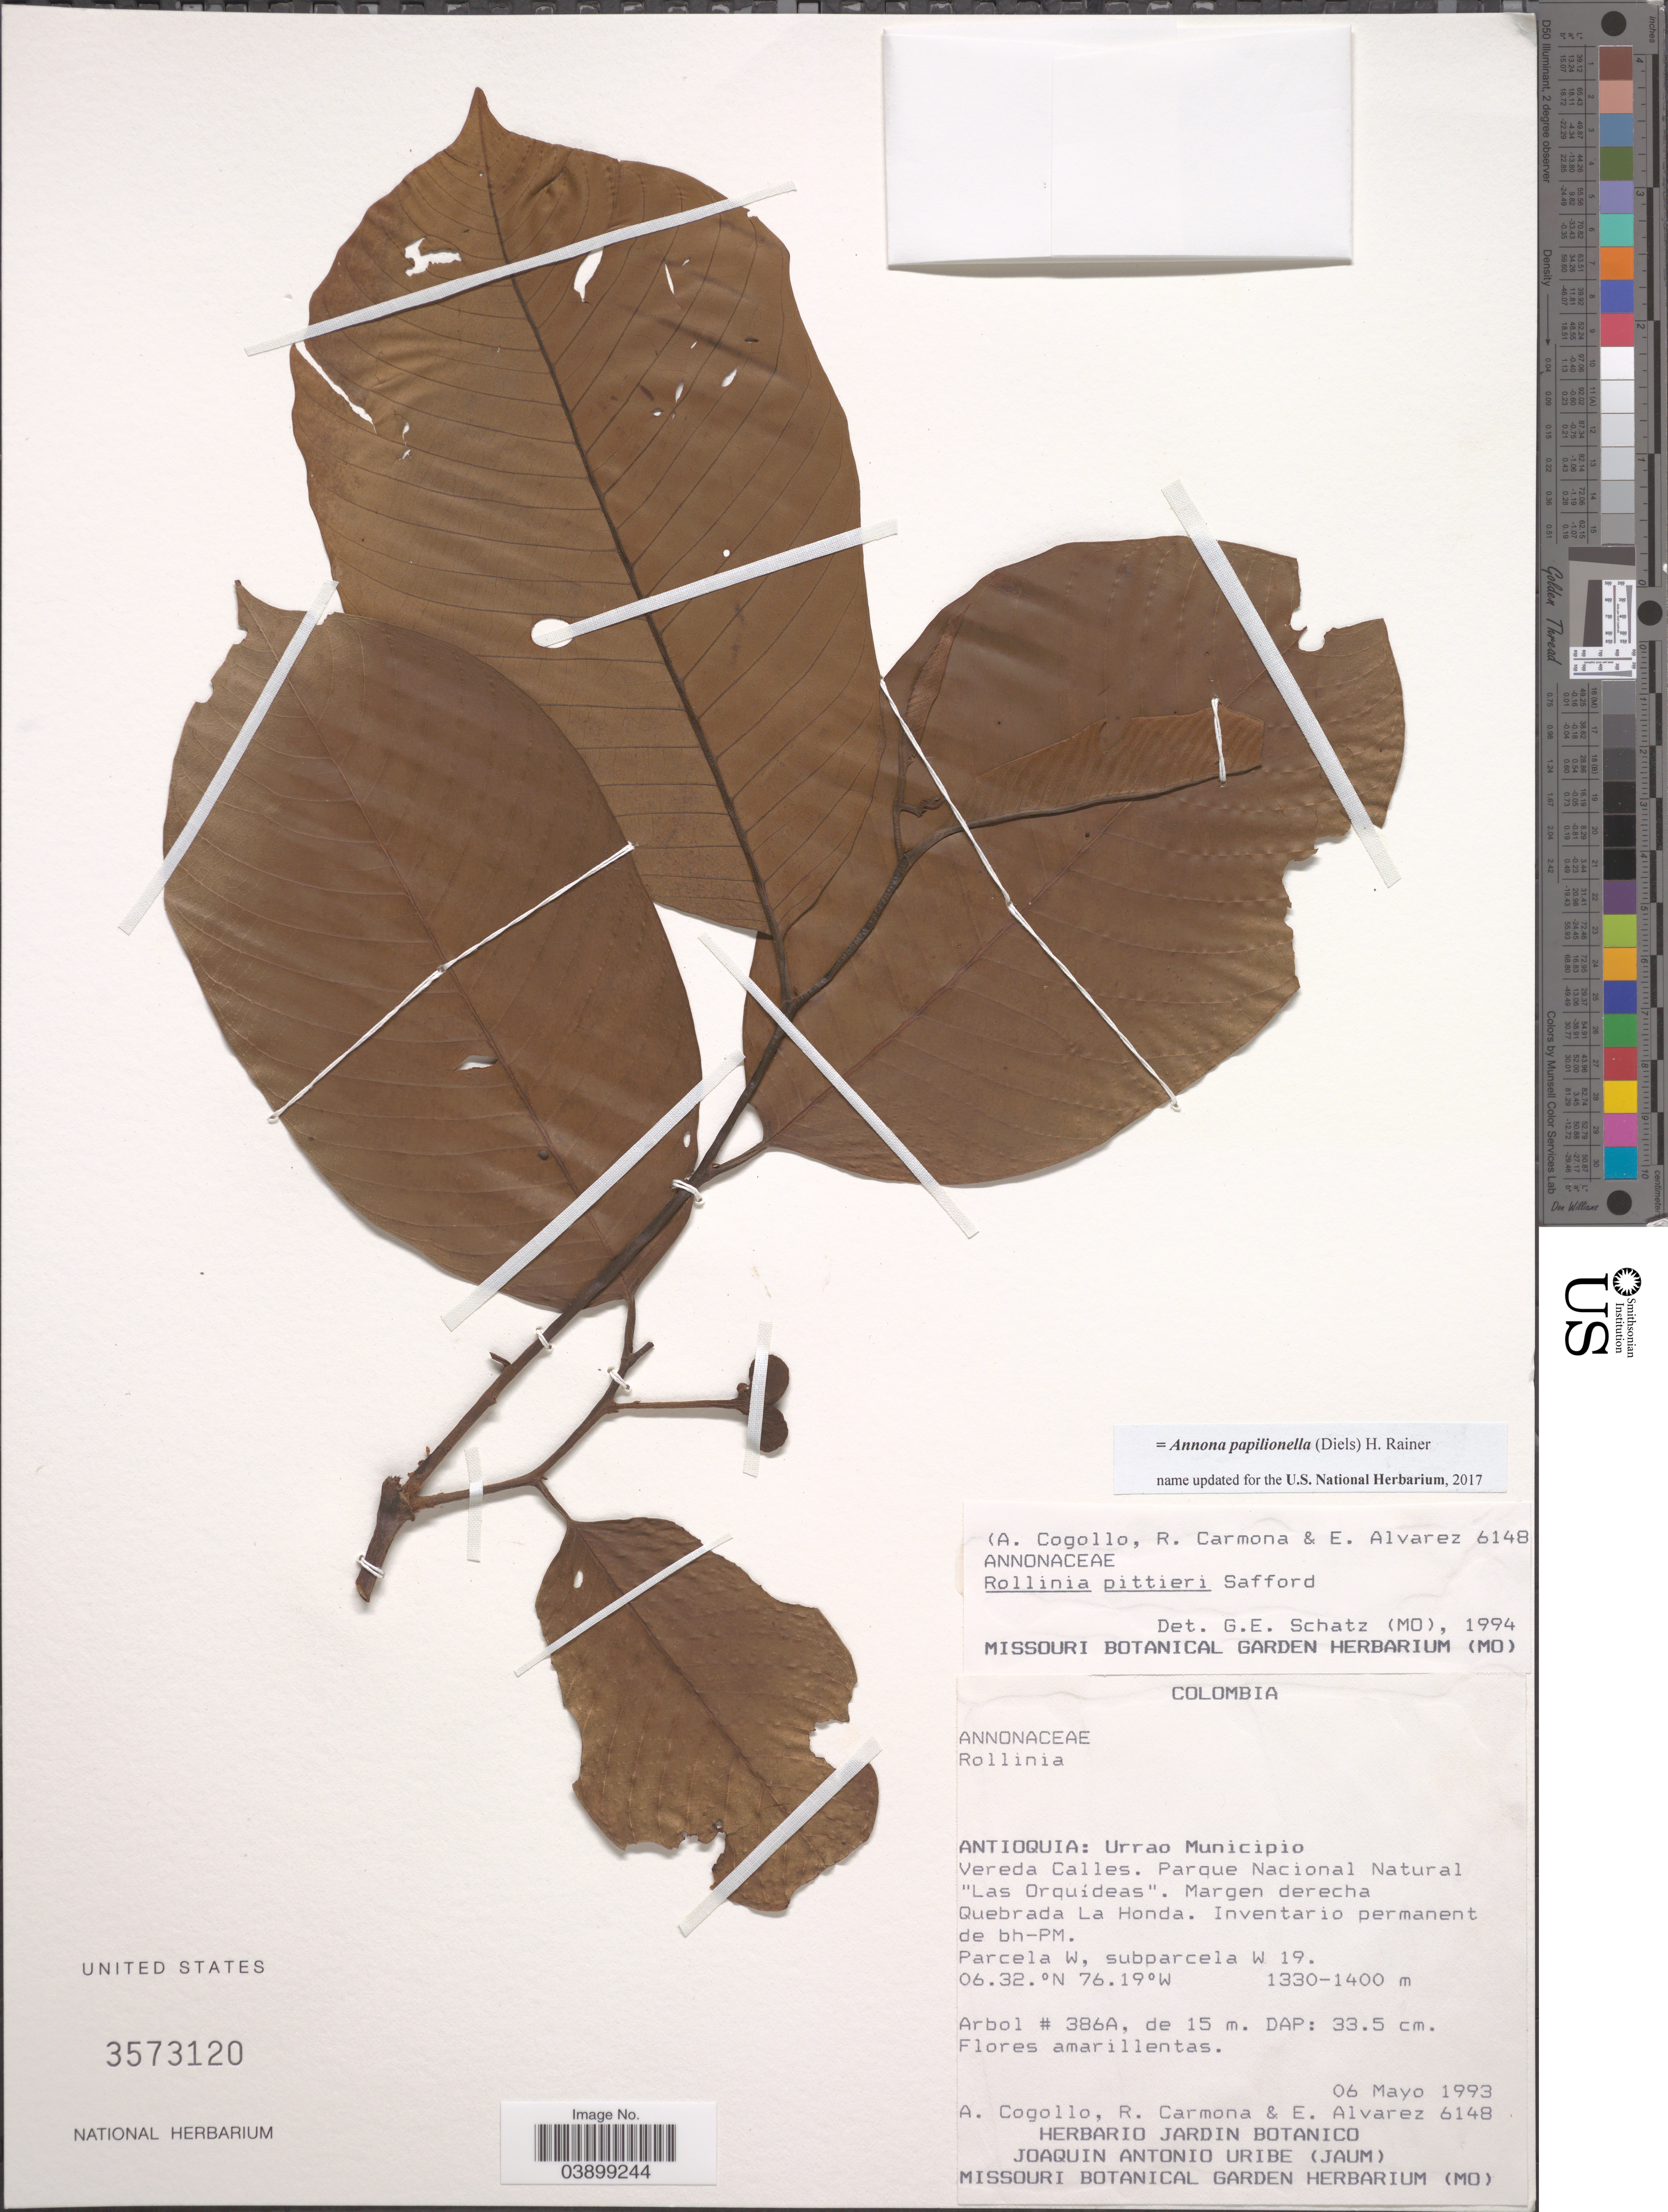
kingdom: Plantae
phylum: Tracheophyta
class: Magnoliopsida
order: Magnoliales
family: Annonaceae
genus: Annona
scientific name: Annona papilionella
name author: (Diels) H. Rainer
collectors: A. Cogollo, R. Carmona & E. Alvarez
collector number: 6148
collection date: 1993-05-06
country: Colombia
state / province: Antioquia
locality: Urrao Municipio. Vereda Calles. Parque Nacional Natural. "Las Orquídeas". Margen derecha Quebrada La Honda. Parcela W, subparcela W19.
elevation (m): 1330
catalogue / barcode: US 3573120